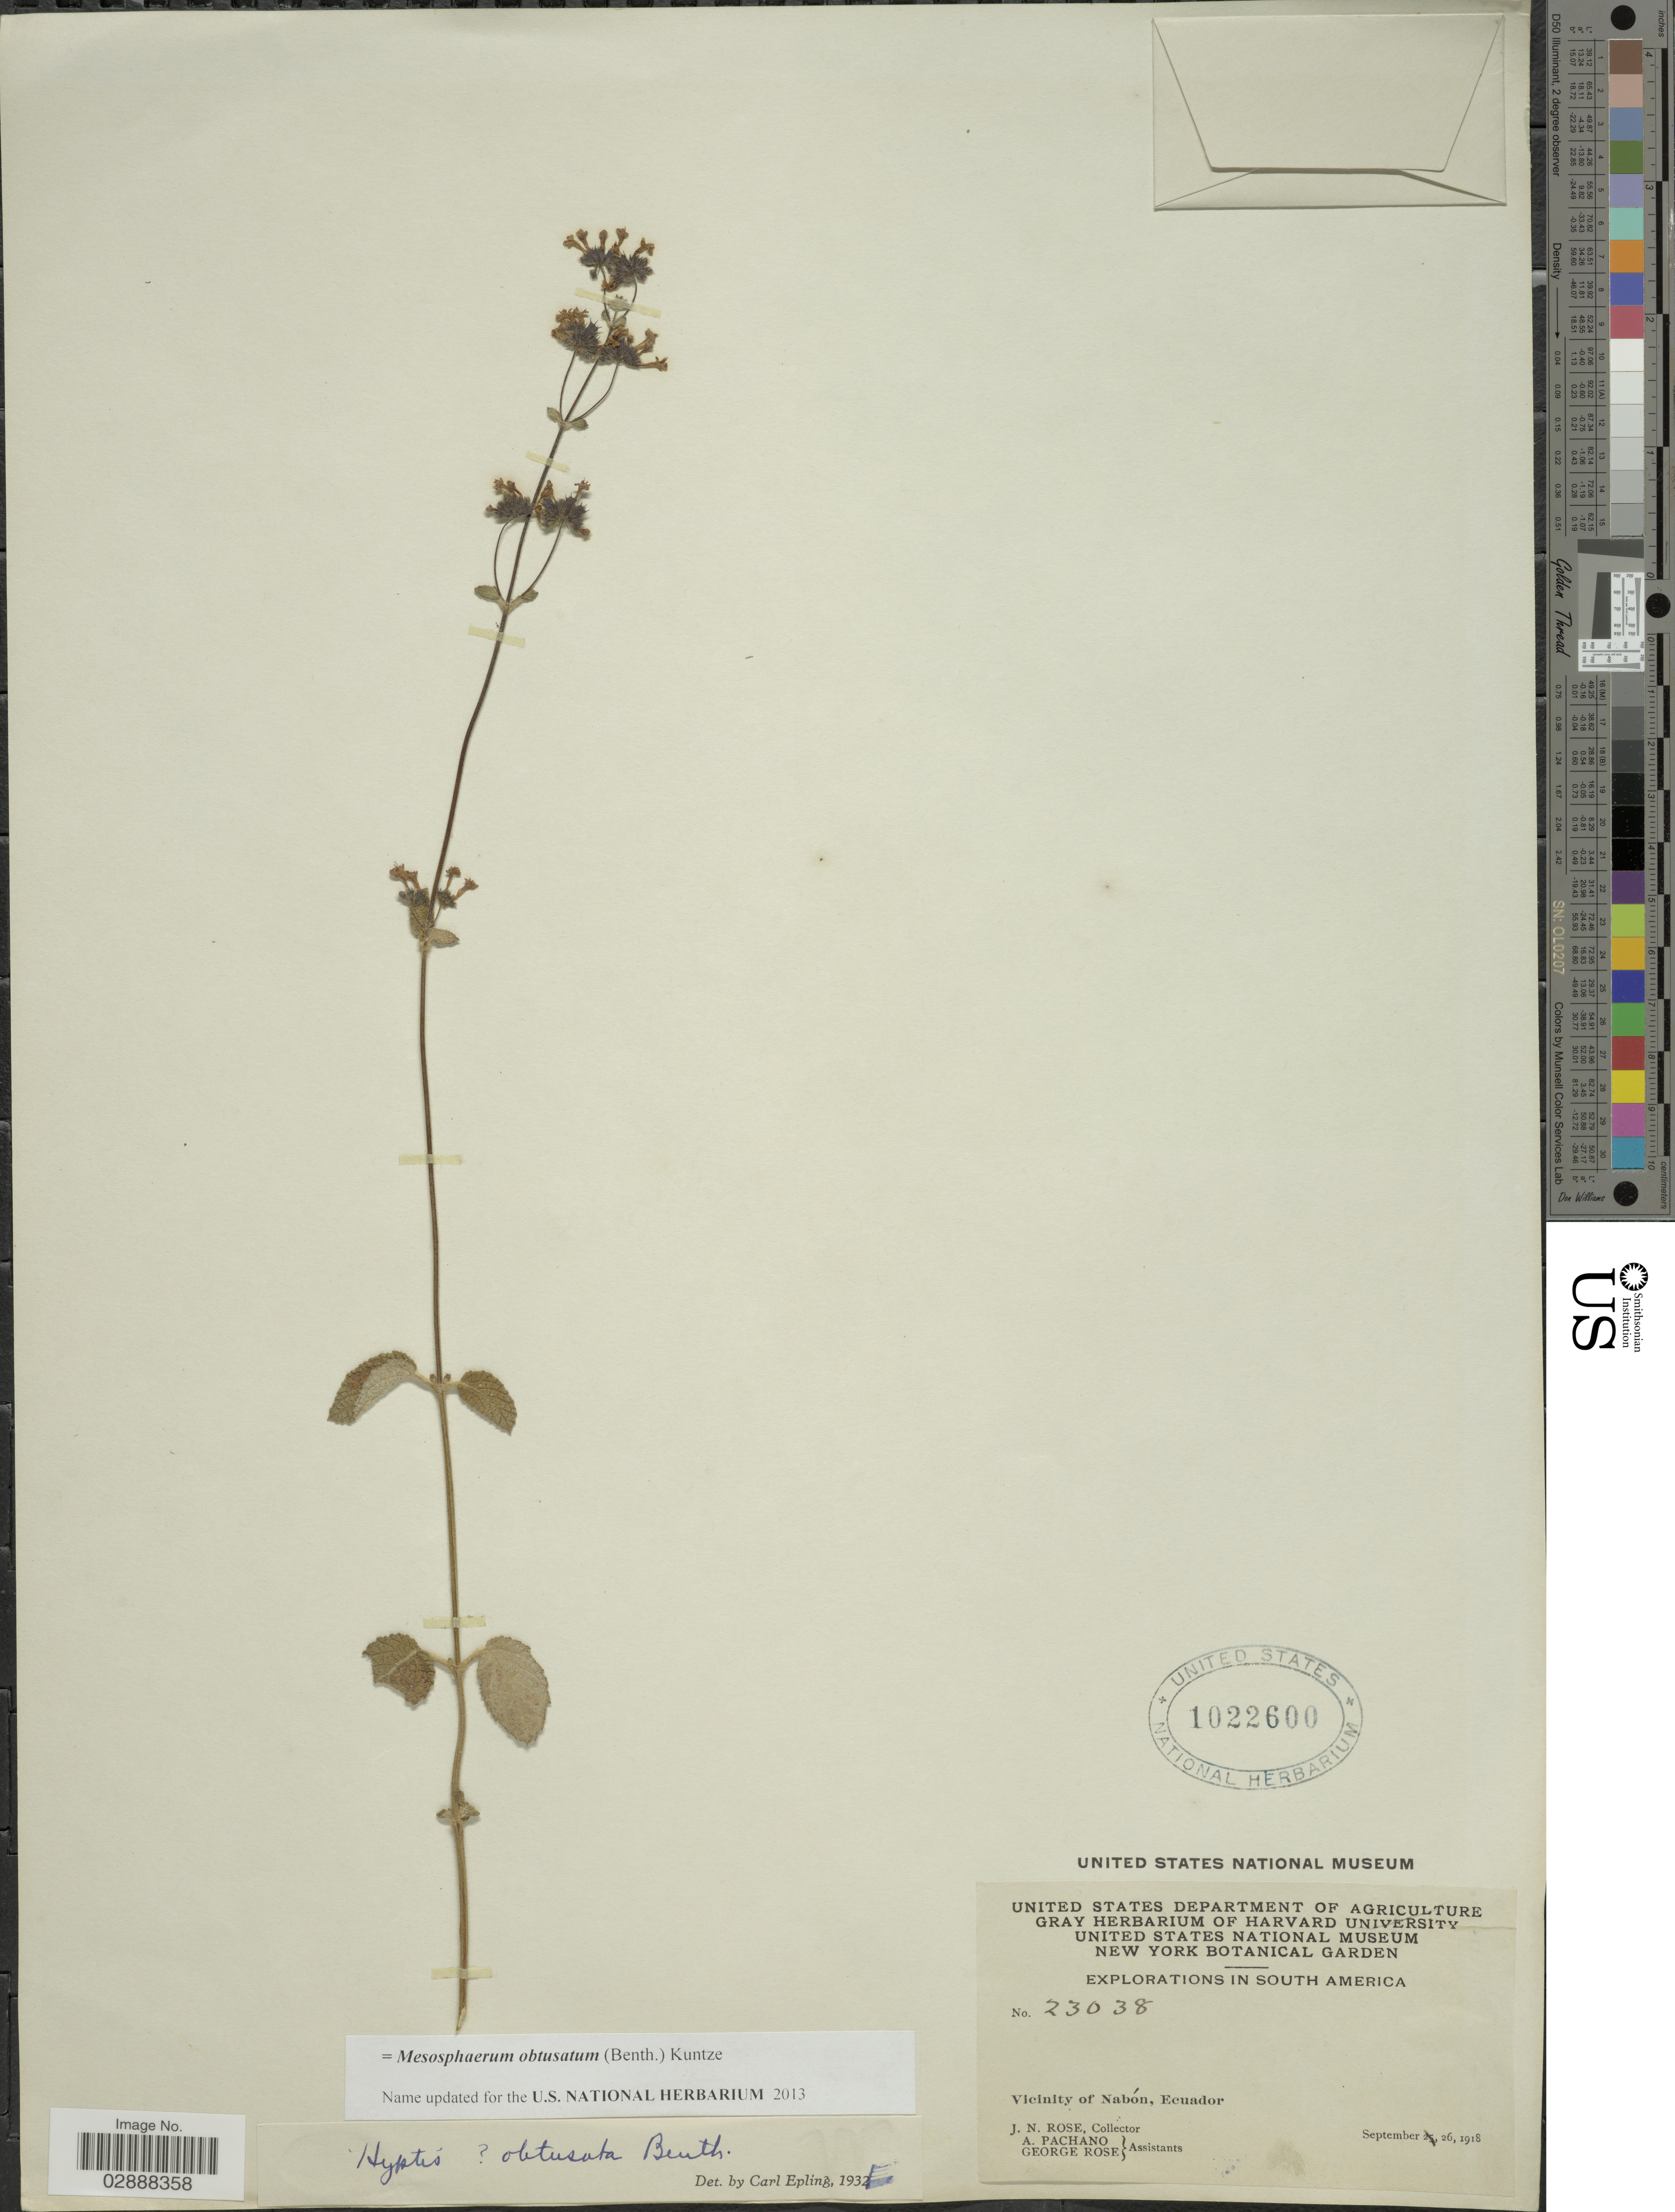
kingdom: Plantae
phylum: Tracheophyta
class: Magnoliopsida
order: Lamiales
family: Lamiaceae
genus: Mesosphaerum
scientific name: Mesosphaerum obtusatum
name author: (Benth.) Kuntze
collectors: J. N. Rose, A. Pachano & G. Rose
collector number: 23038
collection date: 1918-09-26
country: Ecuador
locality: Vicinity of Nabón.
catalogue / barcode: US 1022600